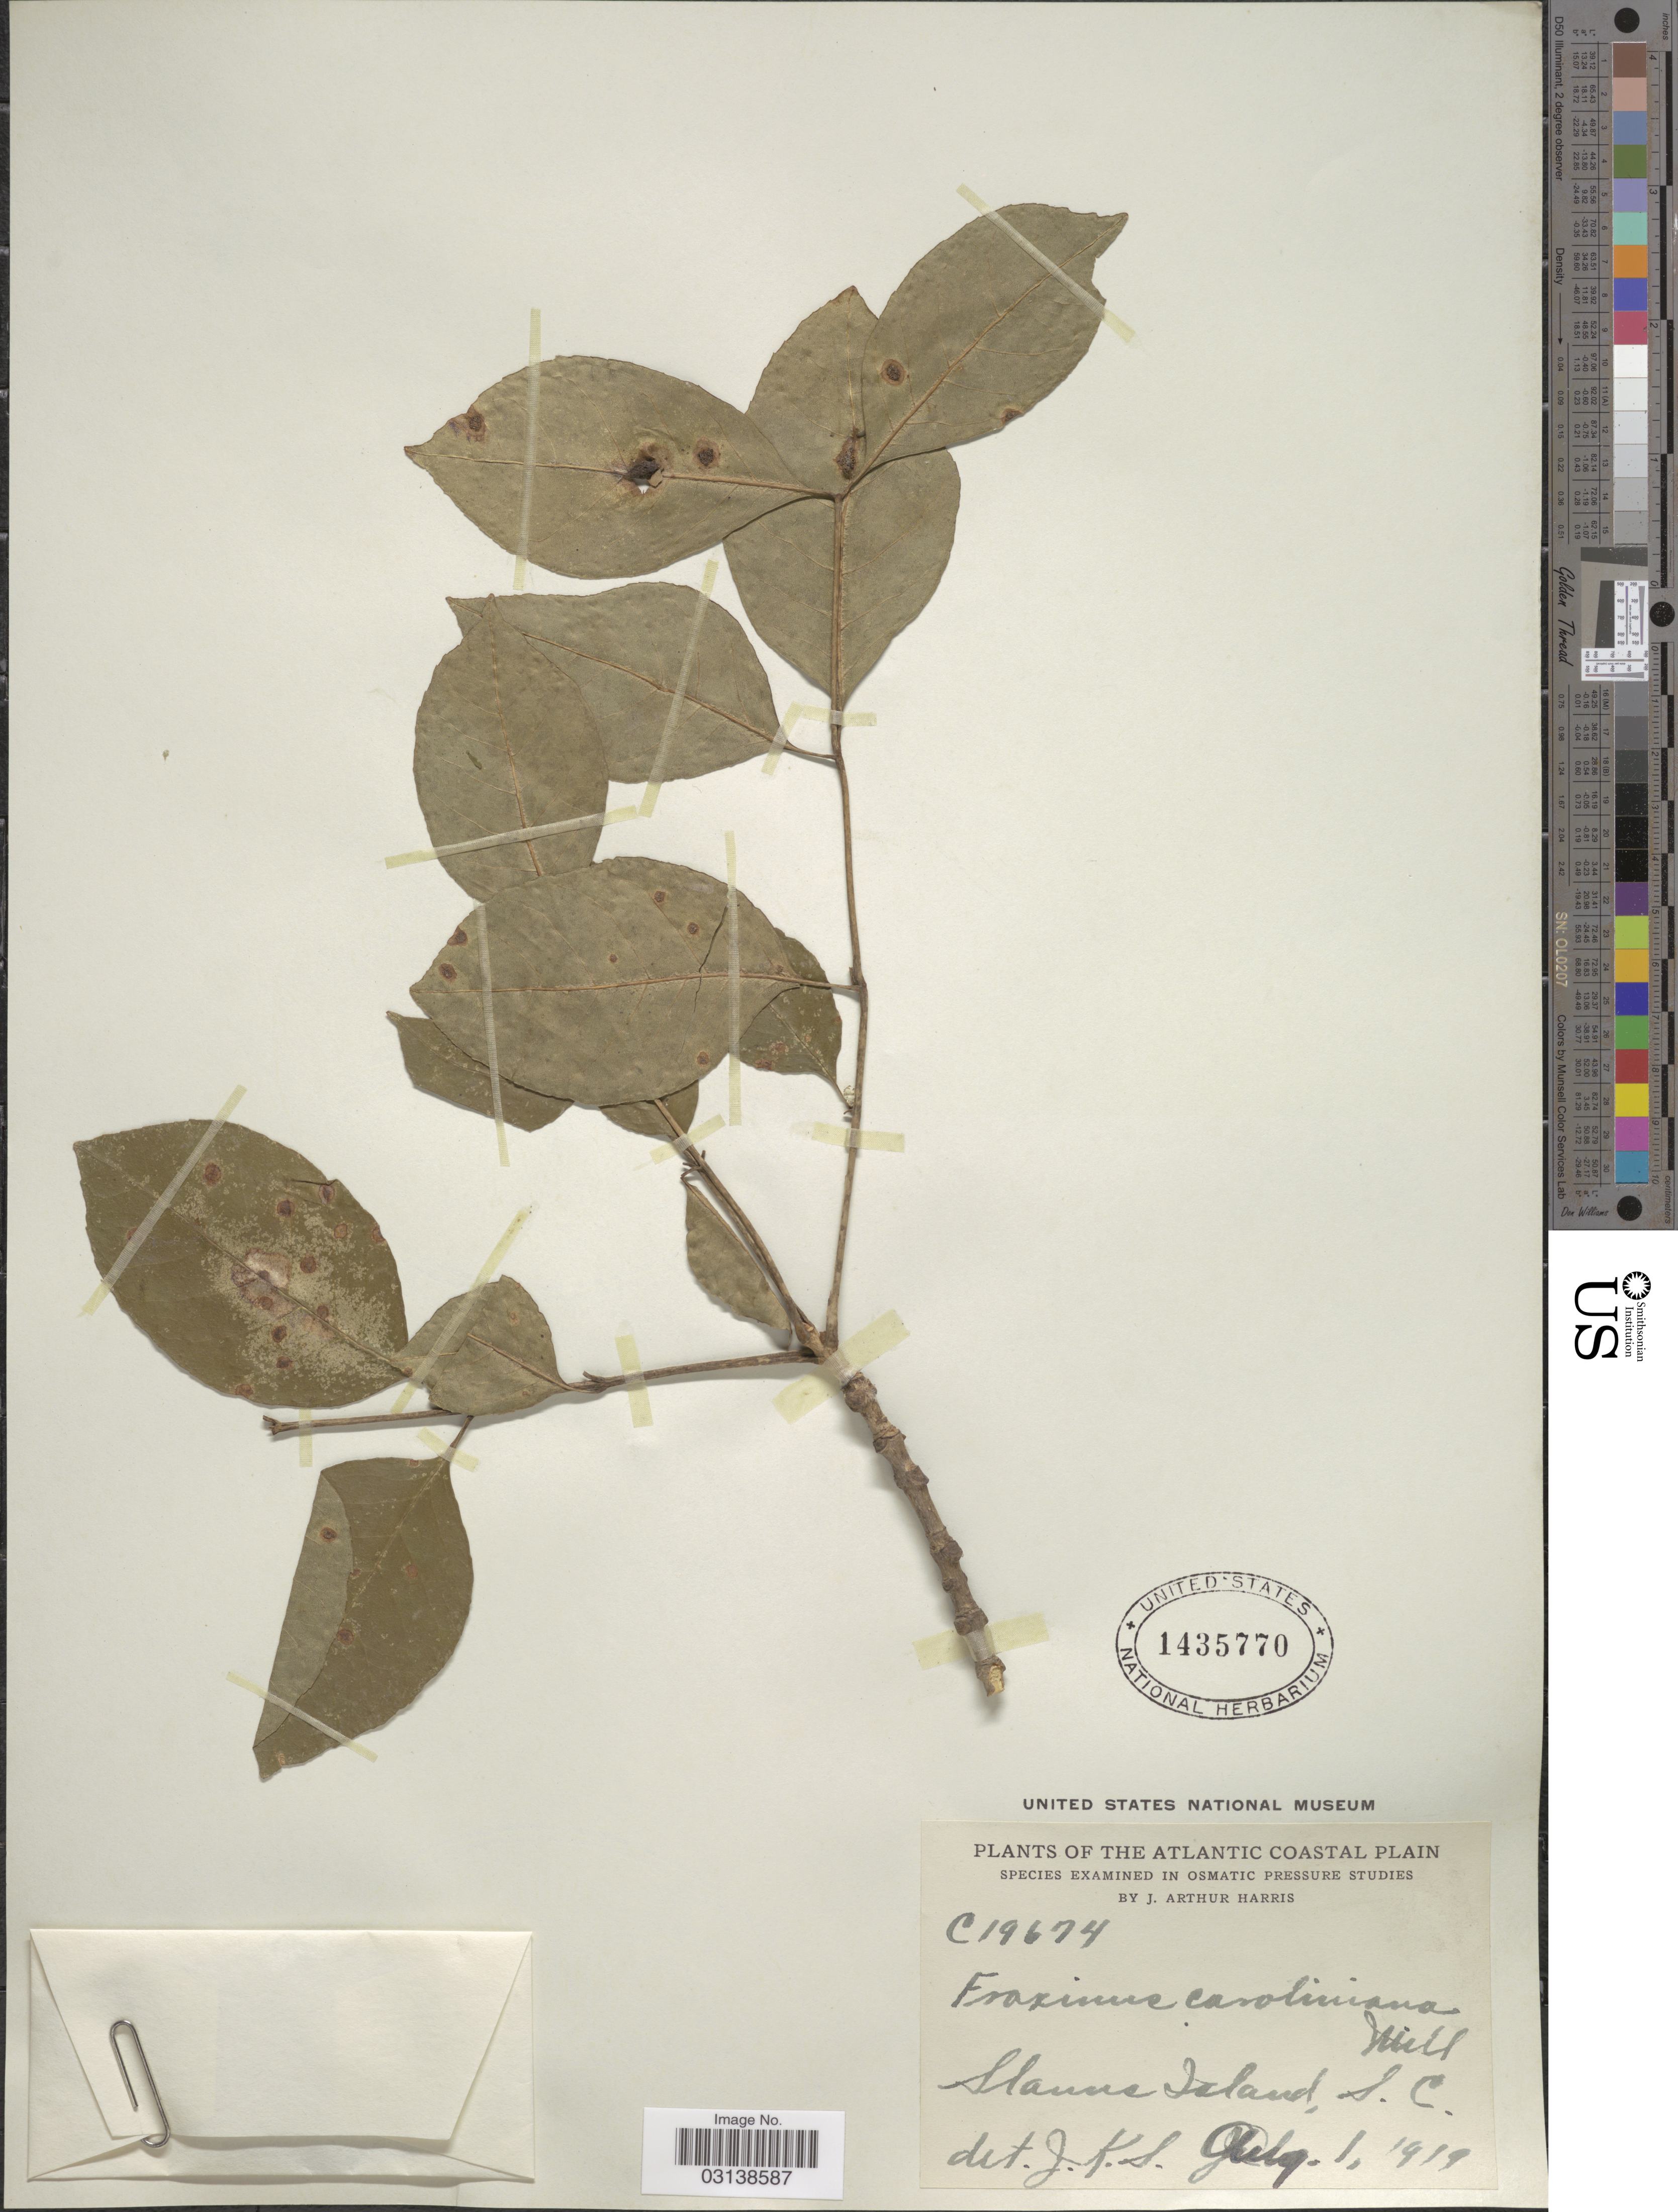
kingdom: Plantae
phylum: Tracheophyta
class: Magnoliopsida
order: Lamiales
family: Oleaceae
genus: Fraxinus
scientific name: Fraxinus caroliniana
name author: Mill.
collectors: J. A. Harris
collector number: C19674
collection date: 1919-08-01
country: United States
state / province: South Carolina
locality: The Atlantic Coastal Plain, Slanns Island.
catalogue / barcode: US 1435770